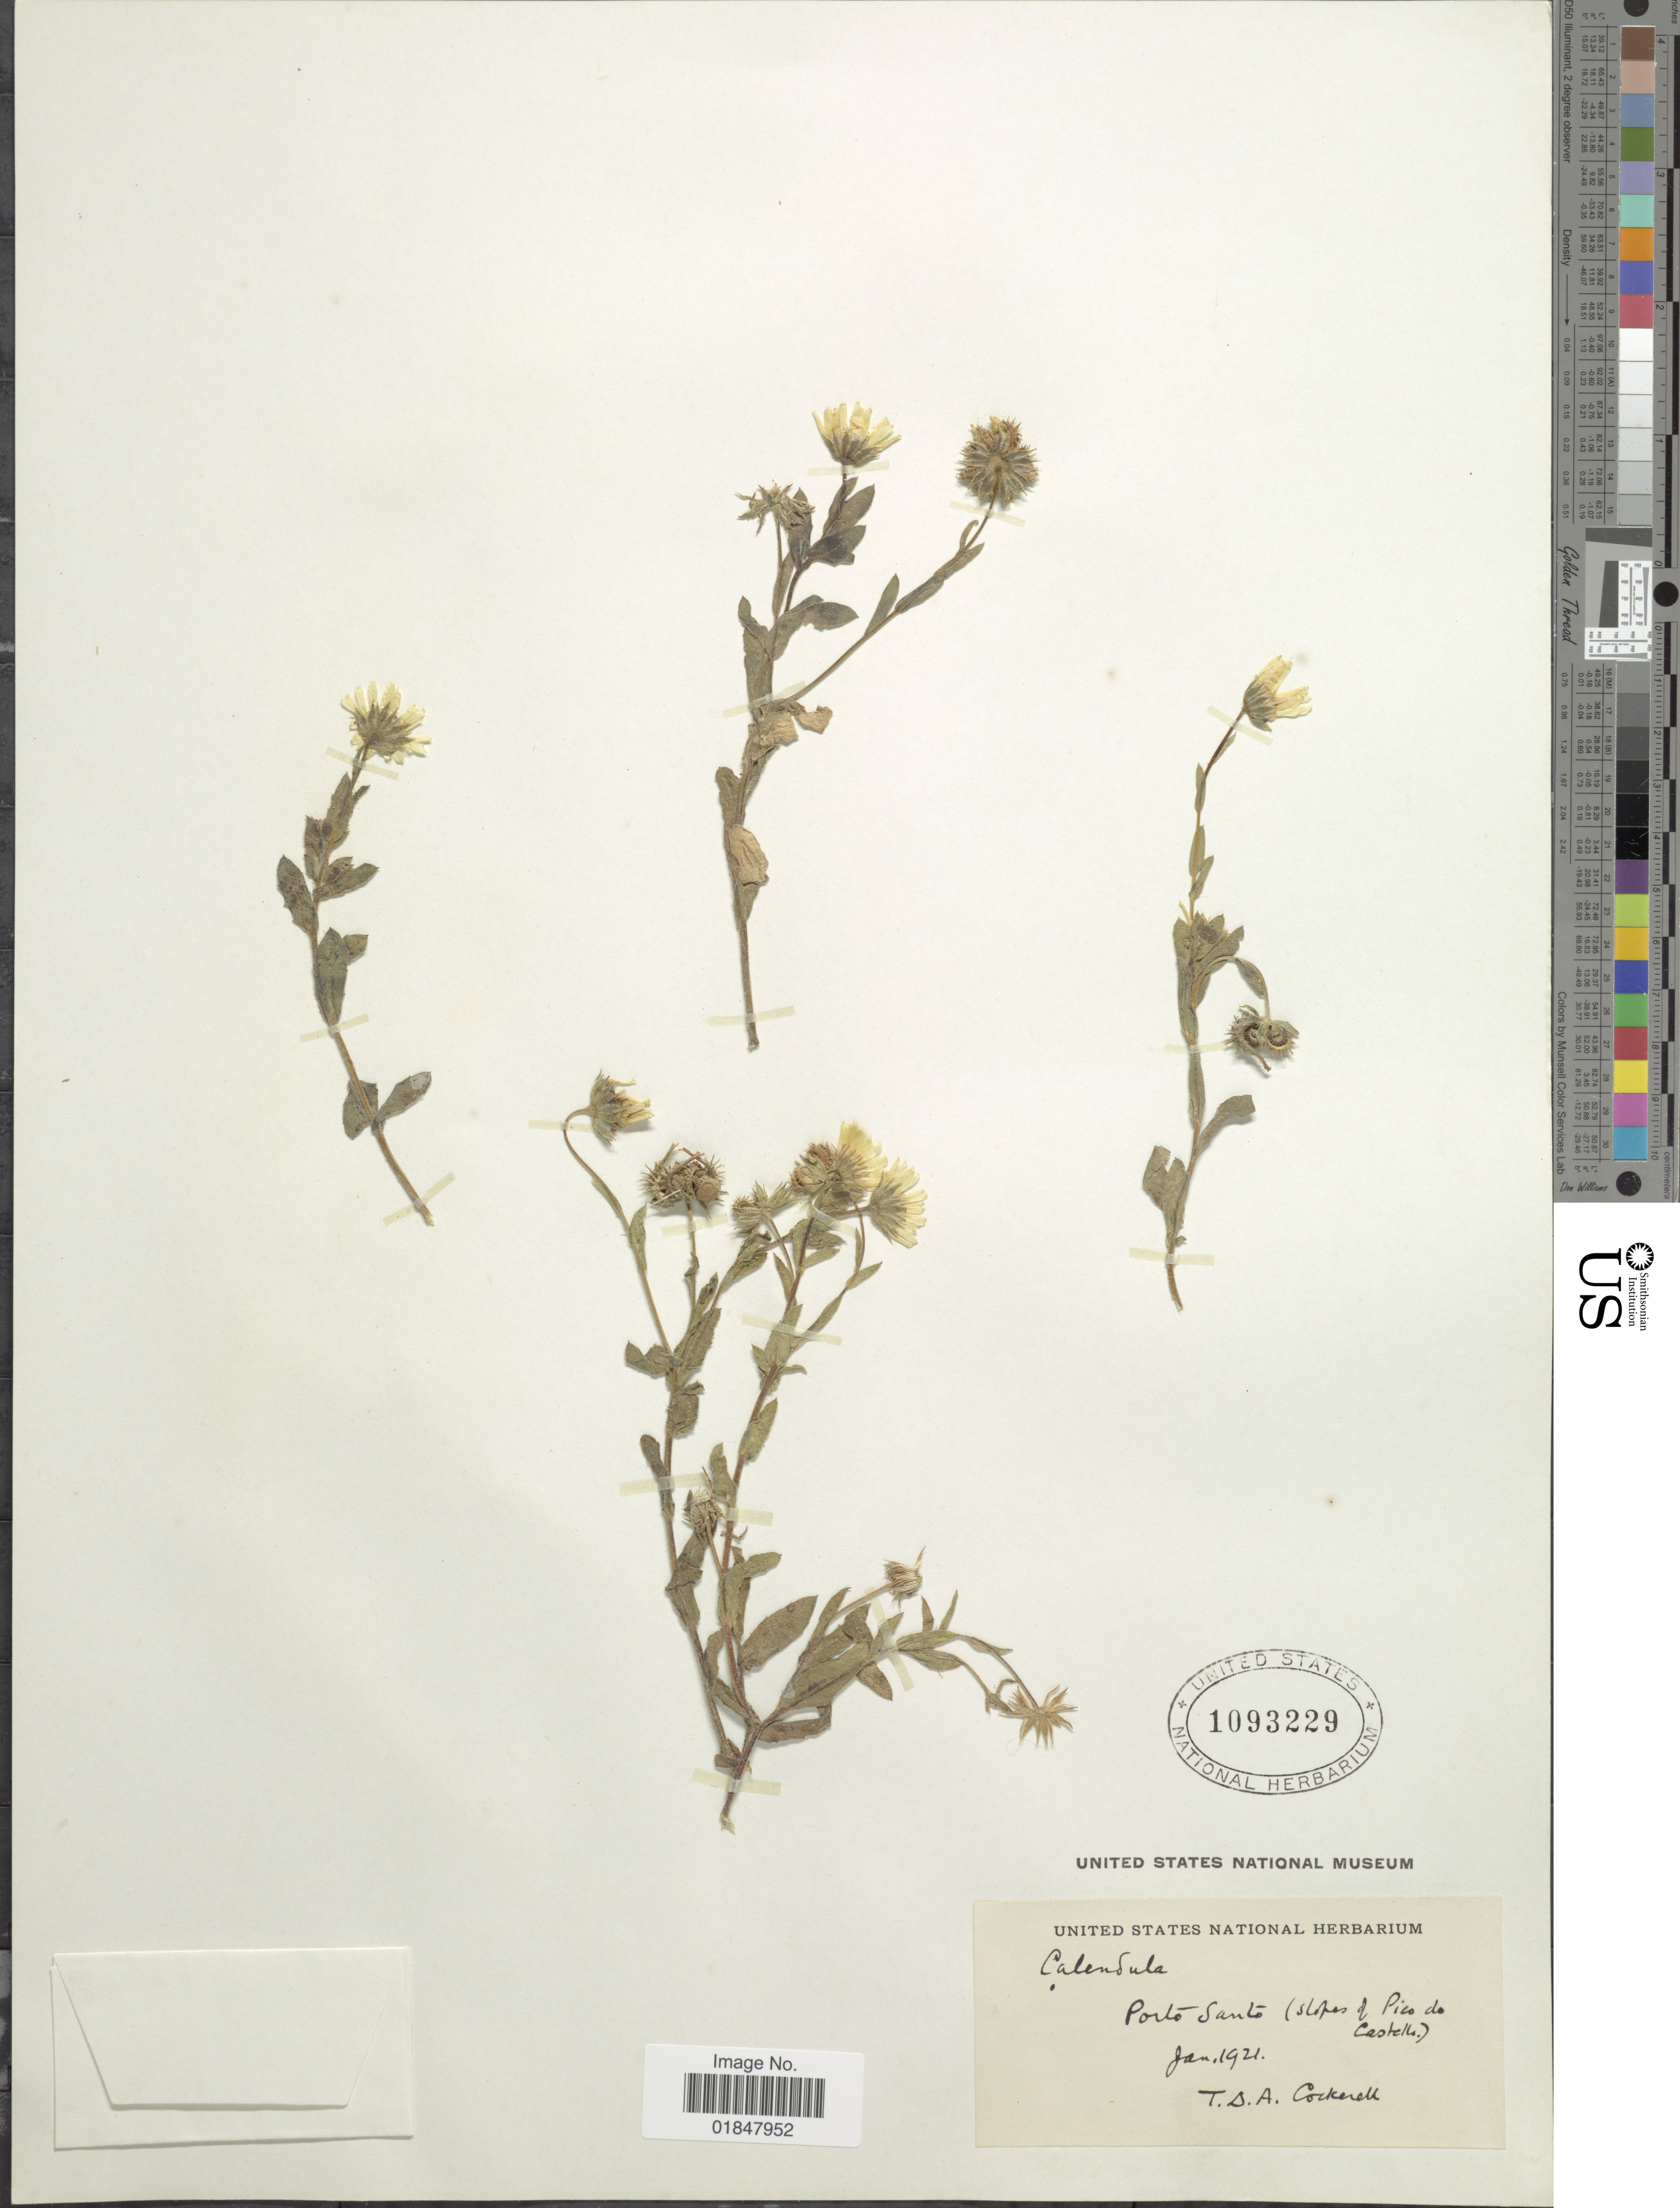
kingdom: Plantae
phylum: Tracheophyta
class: Magnoliopsida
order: Asterales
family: Asteraceae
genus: Calendula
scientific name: Calendula sp.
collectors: T. Cockerell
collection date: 1921-01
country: Portugal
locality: Porto Santo (slopes of Pico de Castello)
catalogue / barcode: US 1093229